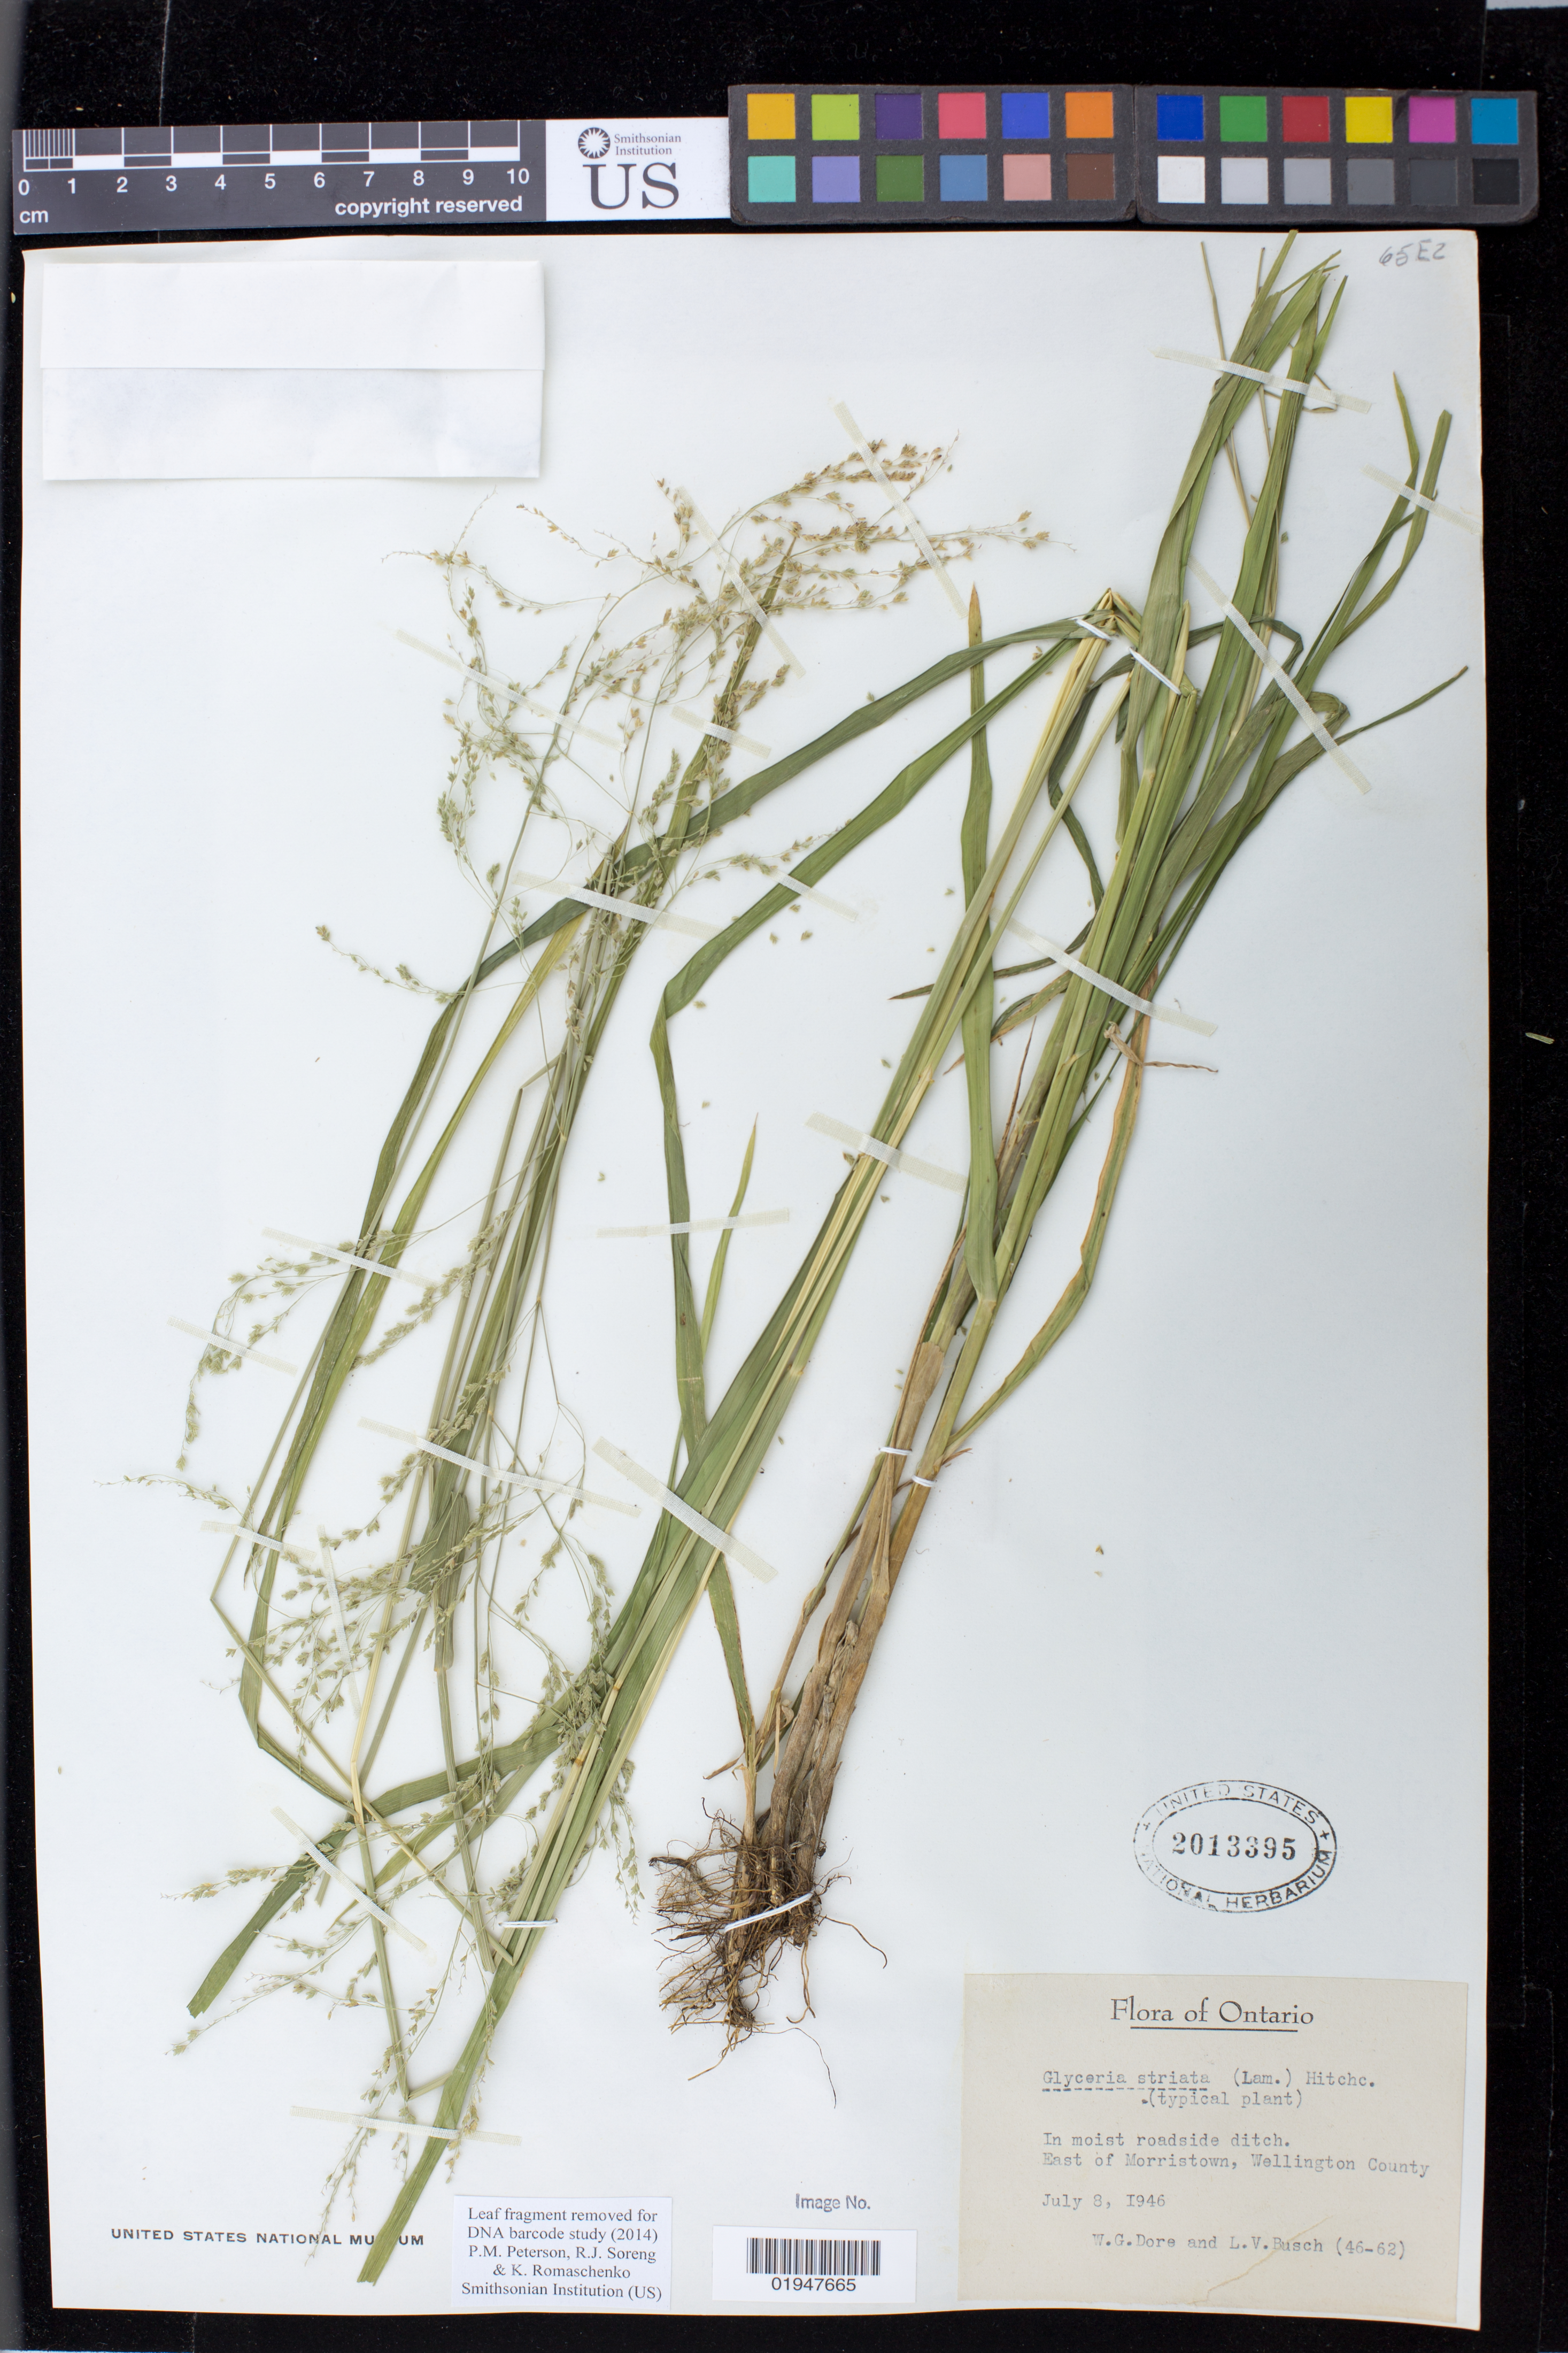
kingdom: Plantae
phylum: Tracheophyta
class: Liliopsida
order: Poales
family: Poaceae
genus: Glyceria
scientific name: Glyceria striata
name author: (Lam.) Hitchc.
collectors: W. Dore & L. Busch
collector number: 46-62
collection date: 1946-07-08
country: Canada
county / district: Wellington County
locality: East of Morristown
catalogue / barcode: US 2013395